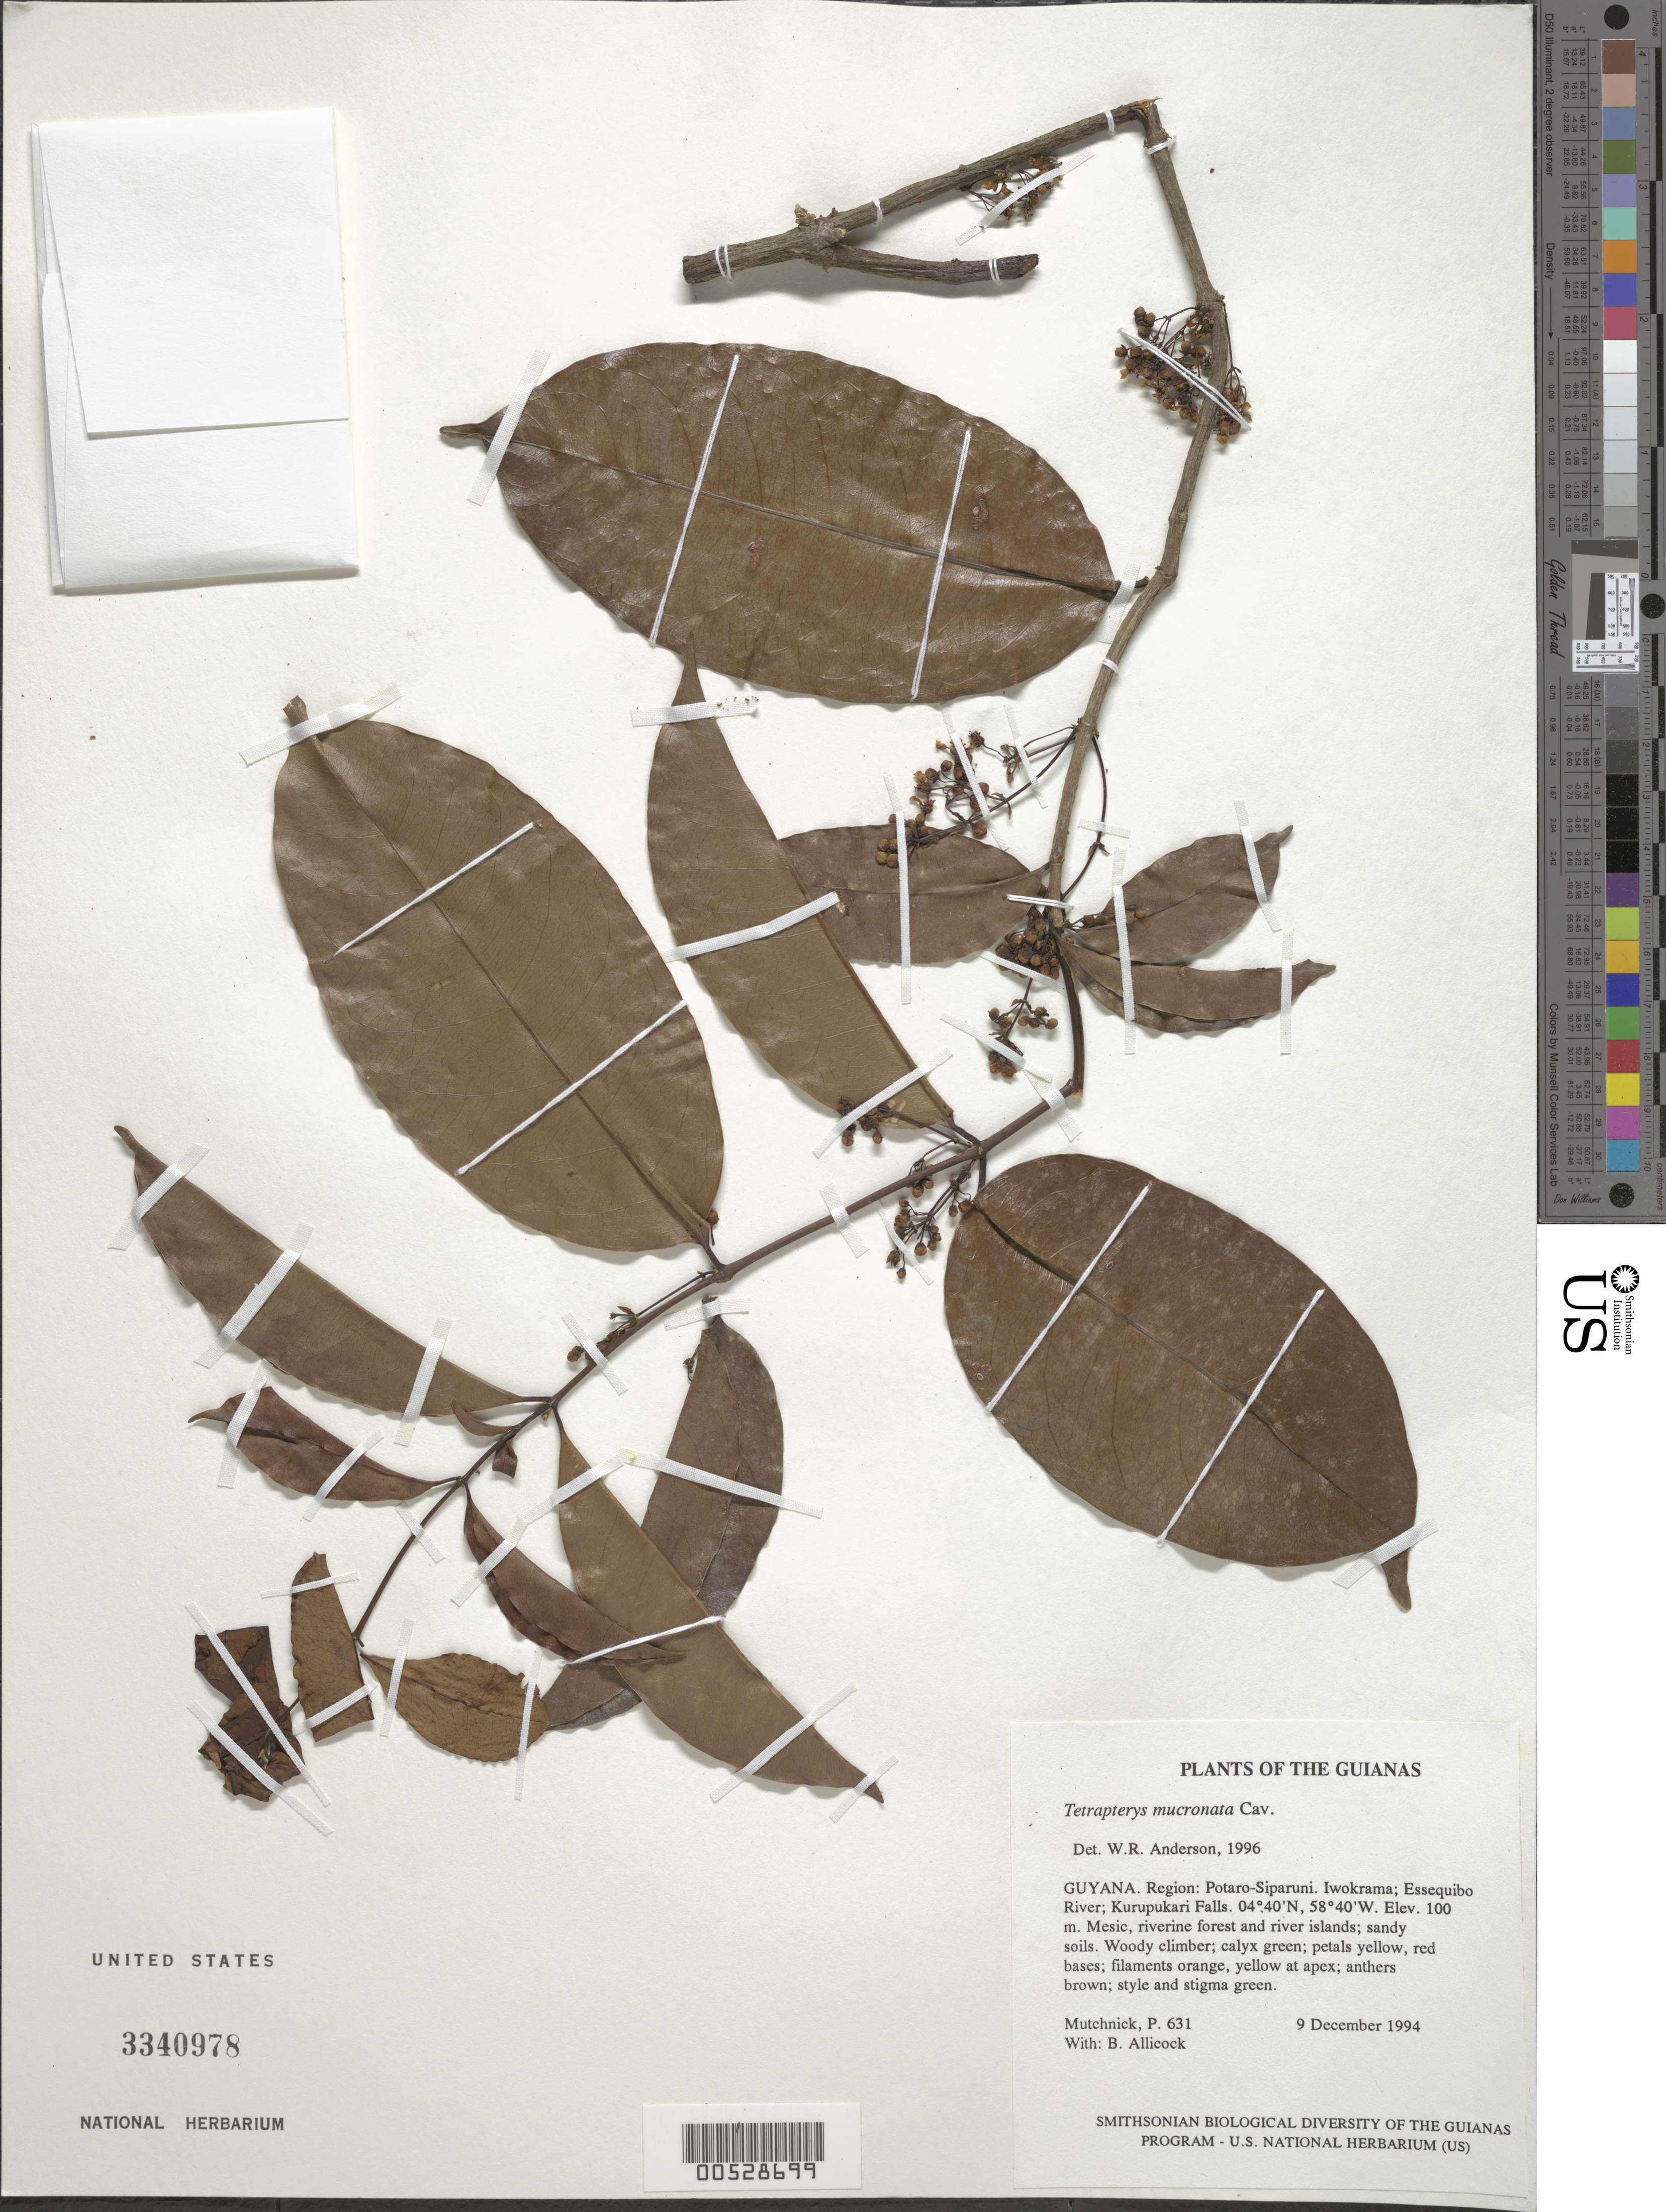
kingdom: Plantae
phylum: Tracheophyta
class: Magnoliopsida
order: Malpighiales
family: Malpighiaceae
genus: Tetrapterys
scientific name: Tetrapterys mucronata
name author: Cav.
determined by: Anderson, W. R., (MICH), University of Michigan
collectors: P. Mutchnick & B. Allicock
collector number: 631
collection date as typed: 9 December 1994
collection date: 1994-12-09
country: Guyana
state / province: Potaro-Siparuni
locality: Iwokrama; Essequibo River; Kurupukari Falls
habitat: Mesic, riverine forest and river islands; sandy soils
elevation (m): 100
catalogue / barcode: US 3340978